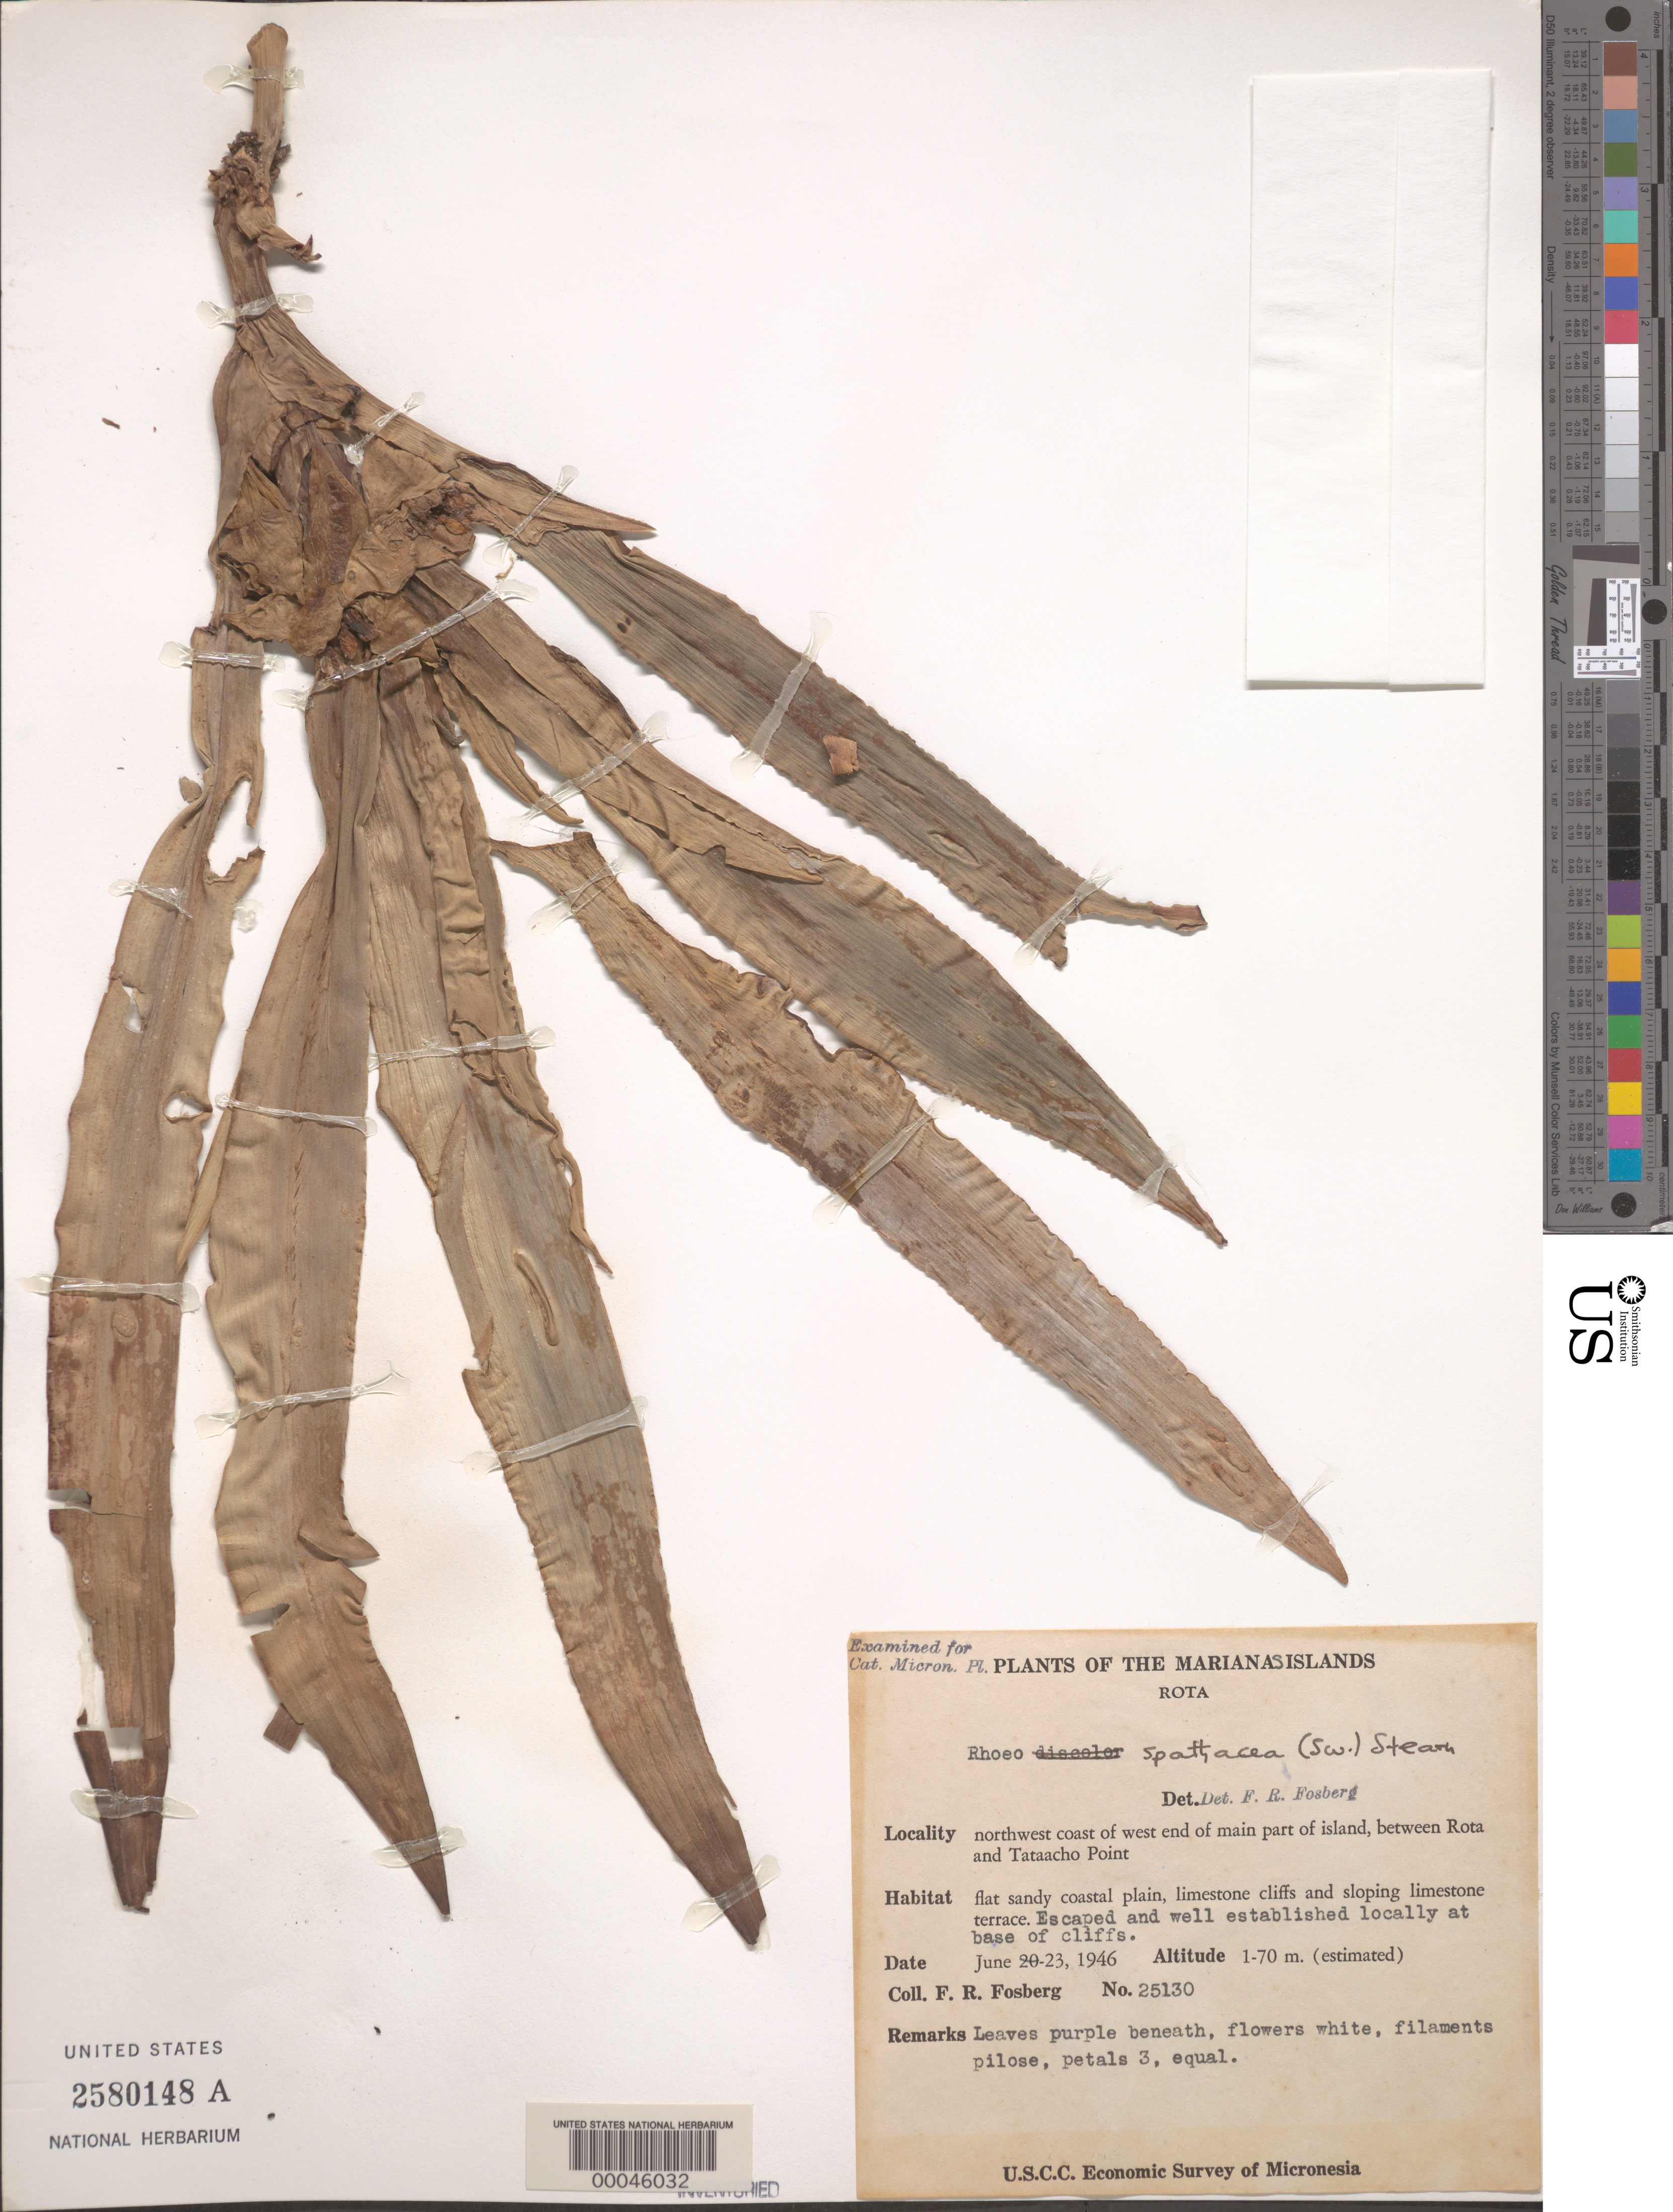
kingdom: Plantae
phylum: Tracheophyta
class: Liliopsida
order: Commelinales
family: Commelinaceae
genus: Tradescantia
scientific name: Tradescantia spathacea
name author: Sw.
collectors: F. R. Fosberg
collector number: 25130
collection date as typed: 23 Jun 1946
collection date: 1946-06-23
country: Northern Mariana Islands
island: Rota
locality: Between rota and tataacho point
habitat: Sandy coastal plain, limestone cliffs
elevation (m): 1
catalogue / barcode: US 2580148A